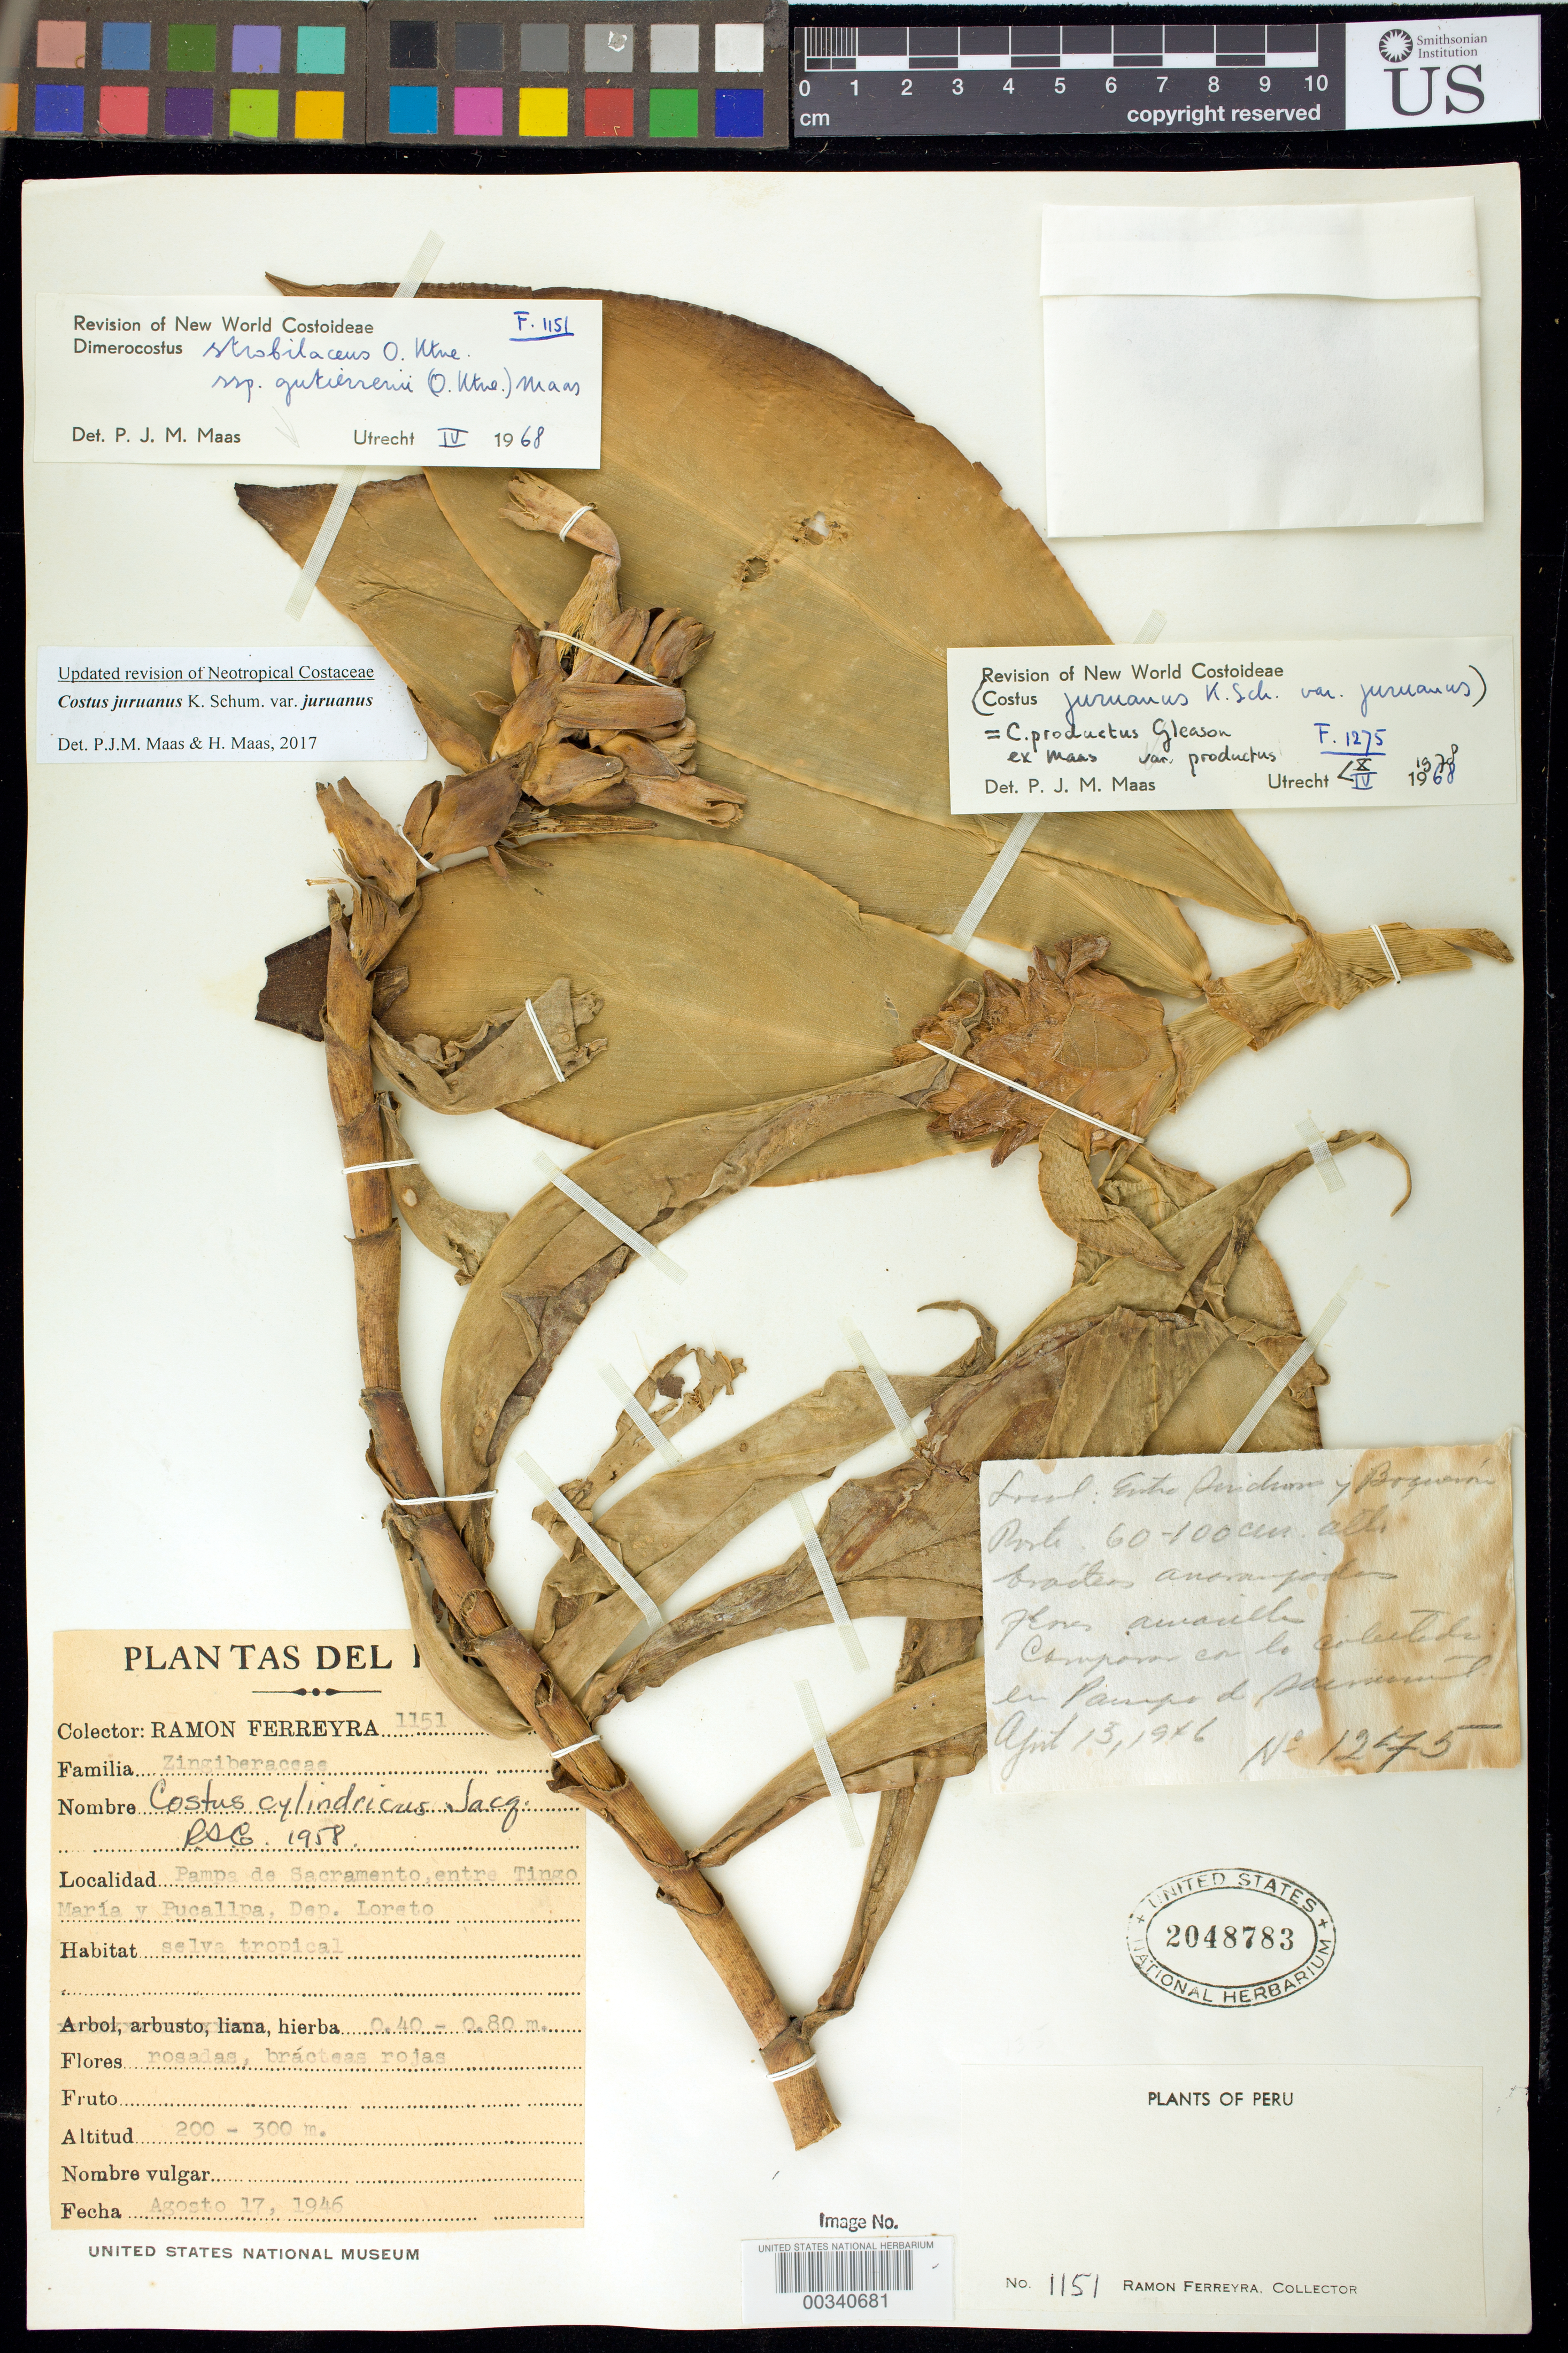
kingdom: Plantae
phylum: Tracheophyta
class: Liliopsida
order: Zingiberales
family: Costaceae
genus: Costus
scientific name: Costus juruanus var. juruanus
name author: K. Schum.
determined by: Maas, Paul J.; Maas, H.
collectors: R. A. Ferreyra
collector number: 1275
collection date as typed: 15 Aug 1946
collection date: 1946-08-15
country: Peru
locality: entre Seridrosas y Boquerón, en Pampa de Sacramento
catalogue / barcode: US 2048783